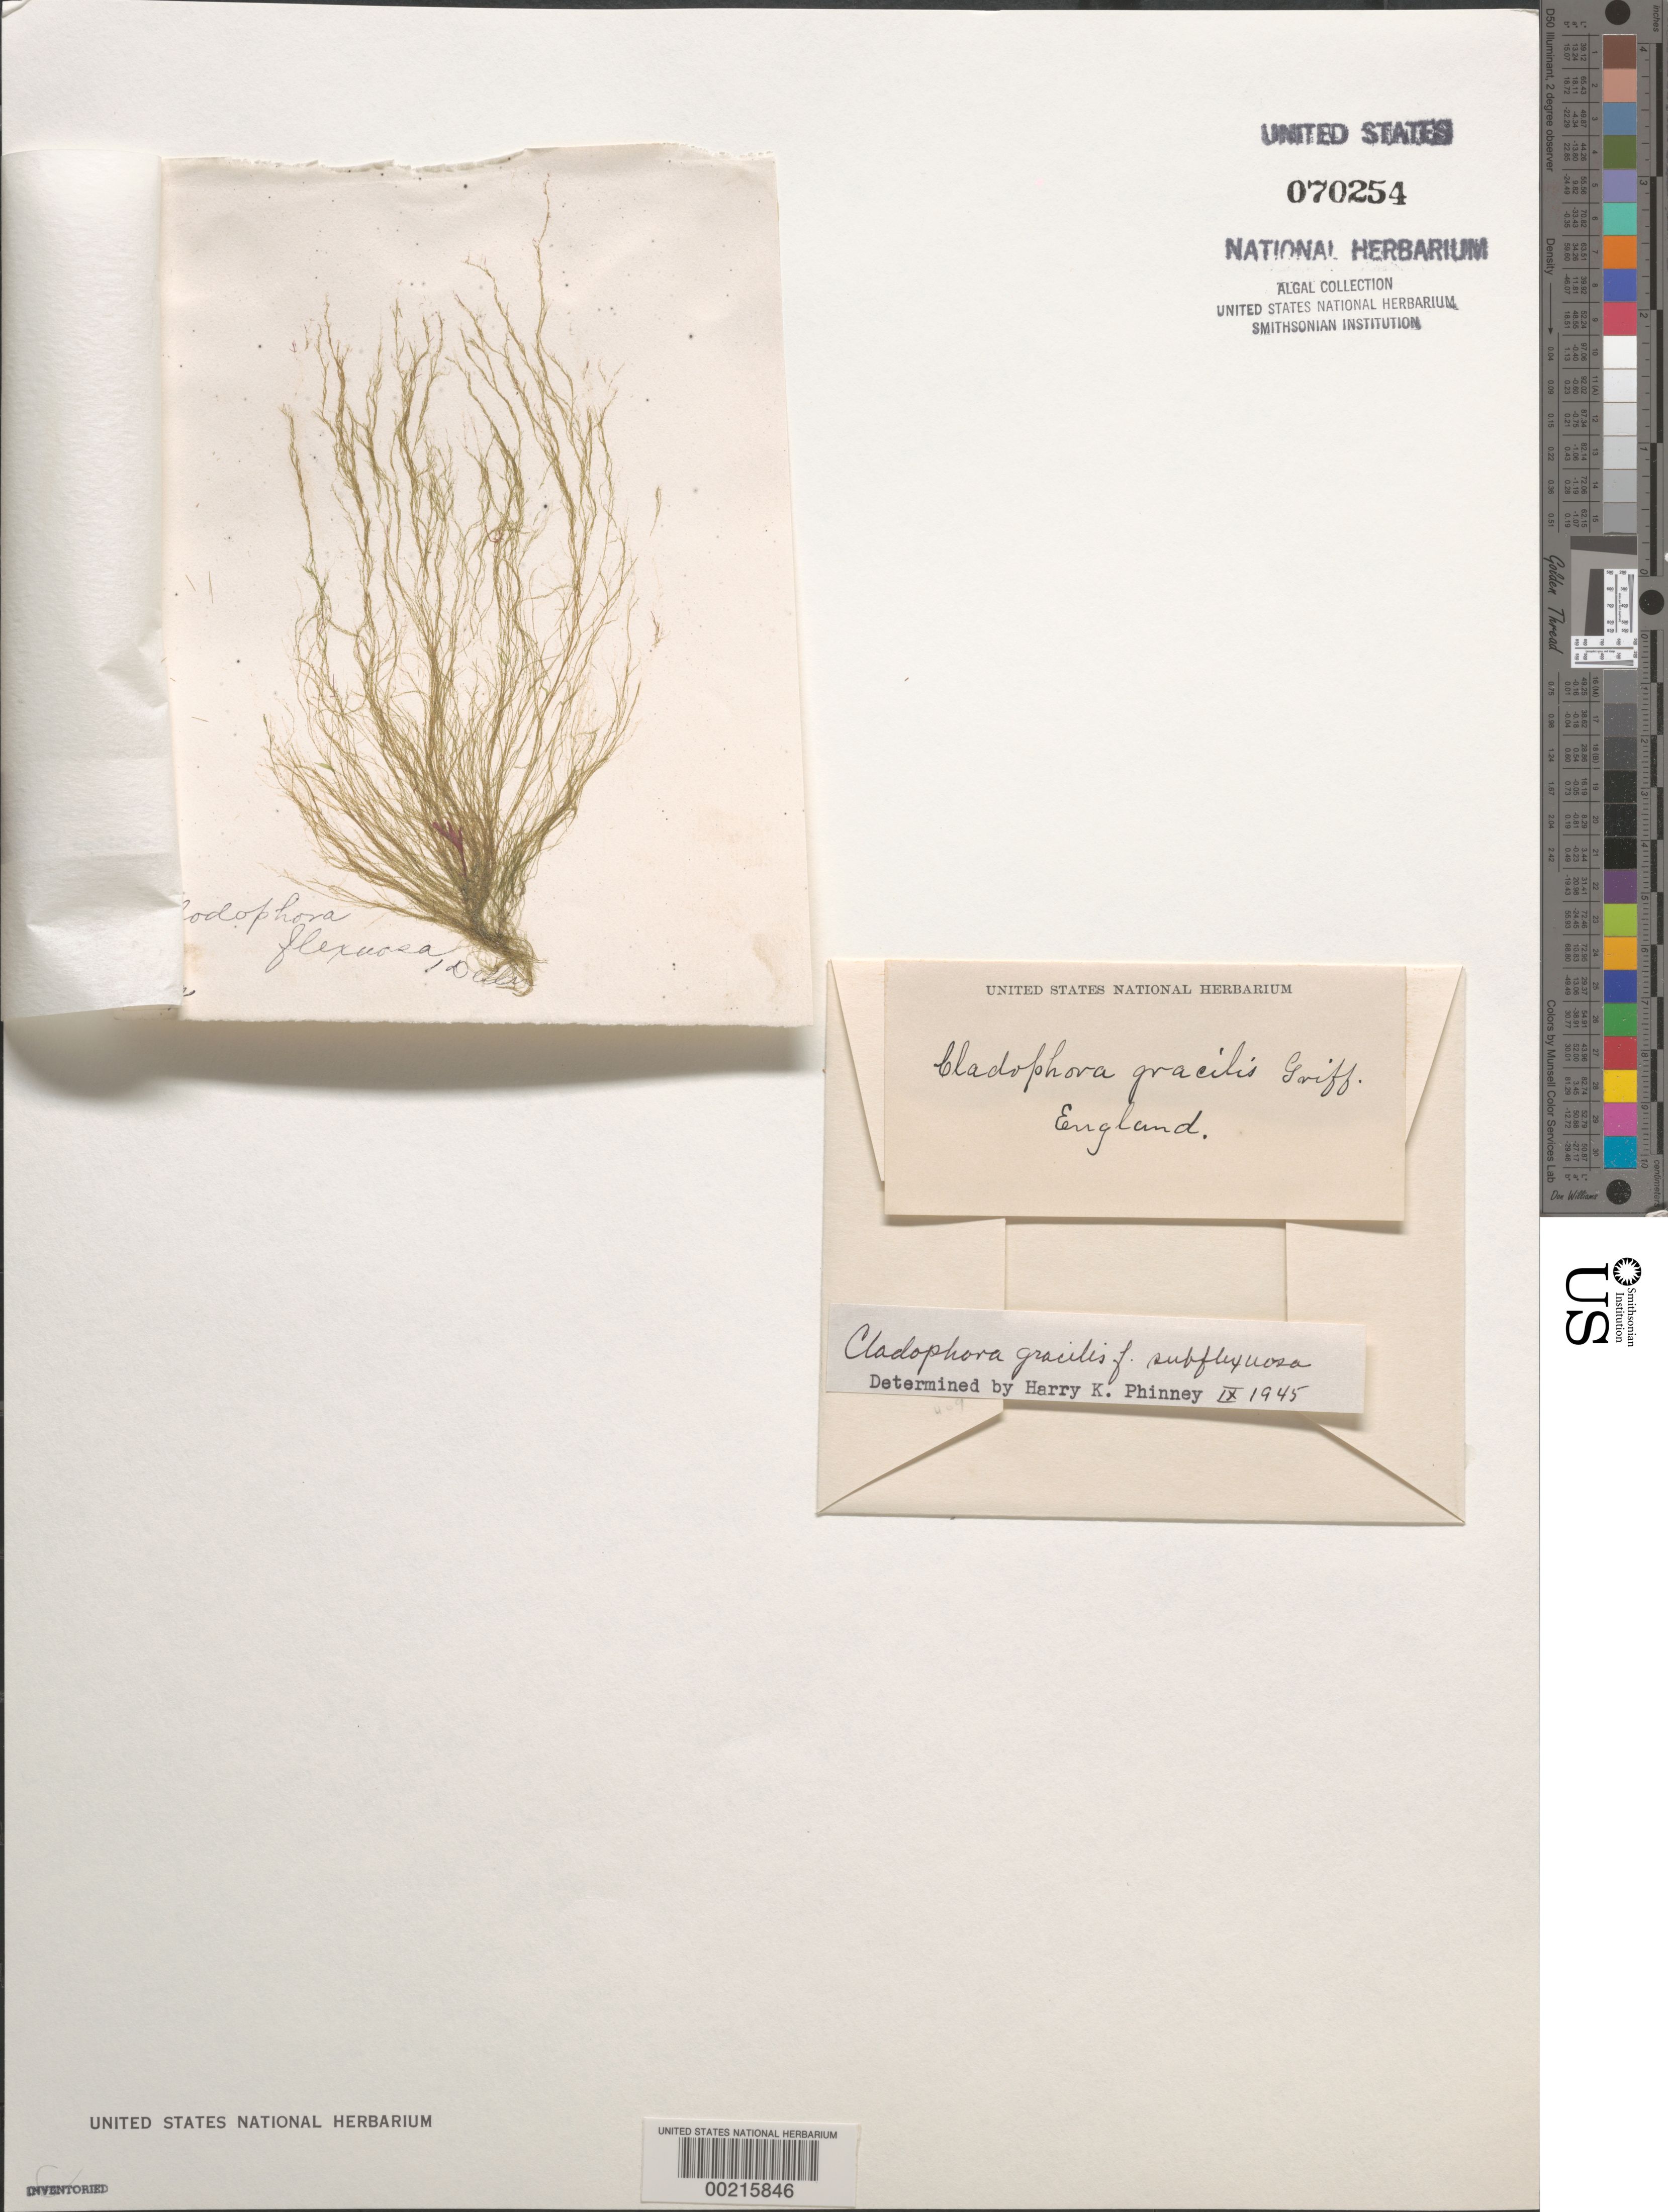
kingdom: Plantae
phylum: Chlorophyta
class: Ulvophyceae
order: Cladophorales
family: Cladophoraceae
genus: Cladophora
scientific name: Cladophora gracilis f. subflexuosa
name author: Collins in Collins et al.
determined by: Phinney, H. K.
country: United Kingdom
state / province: England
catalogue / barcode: US 70254